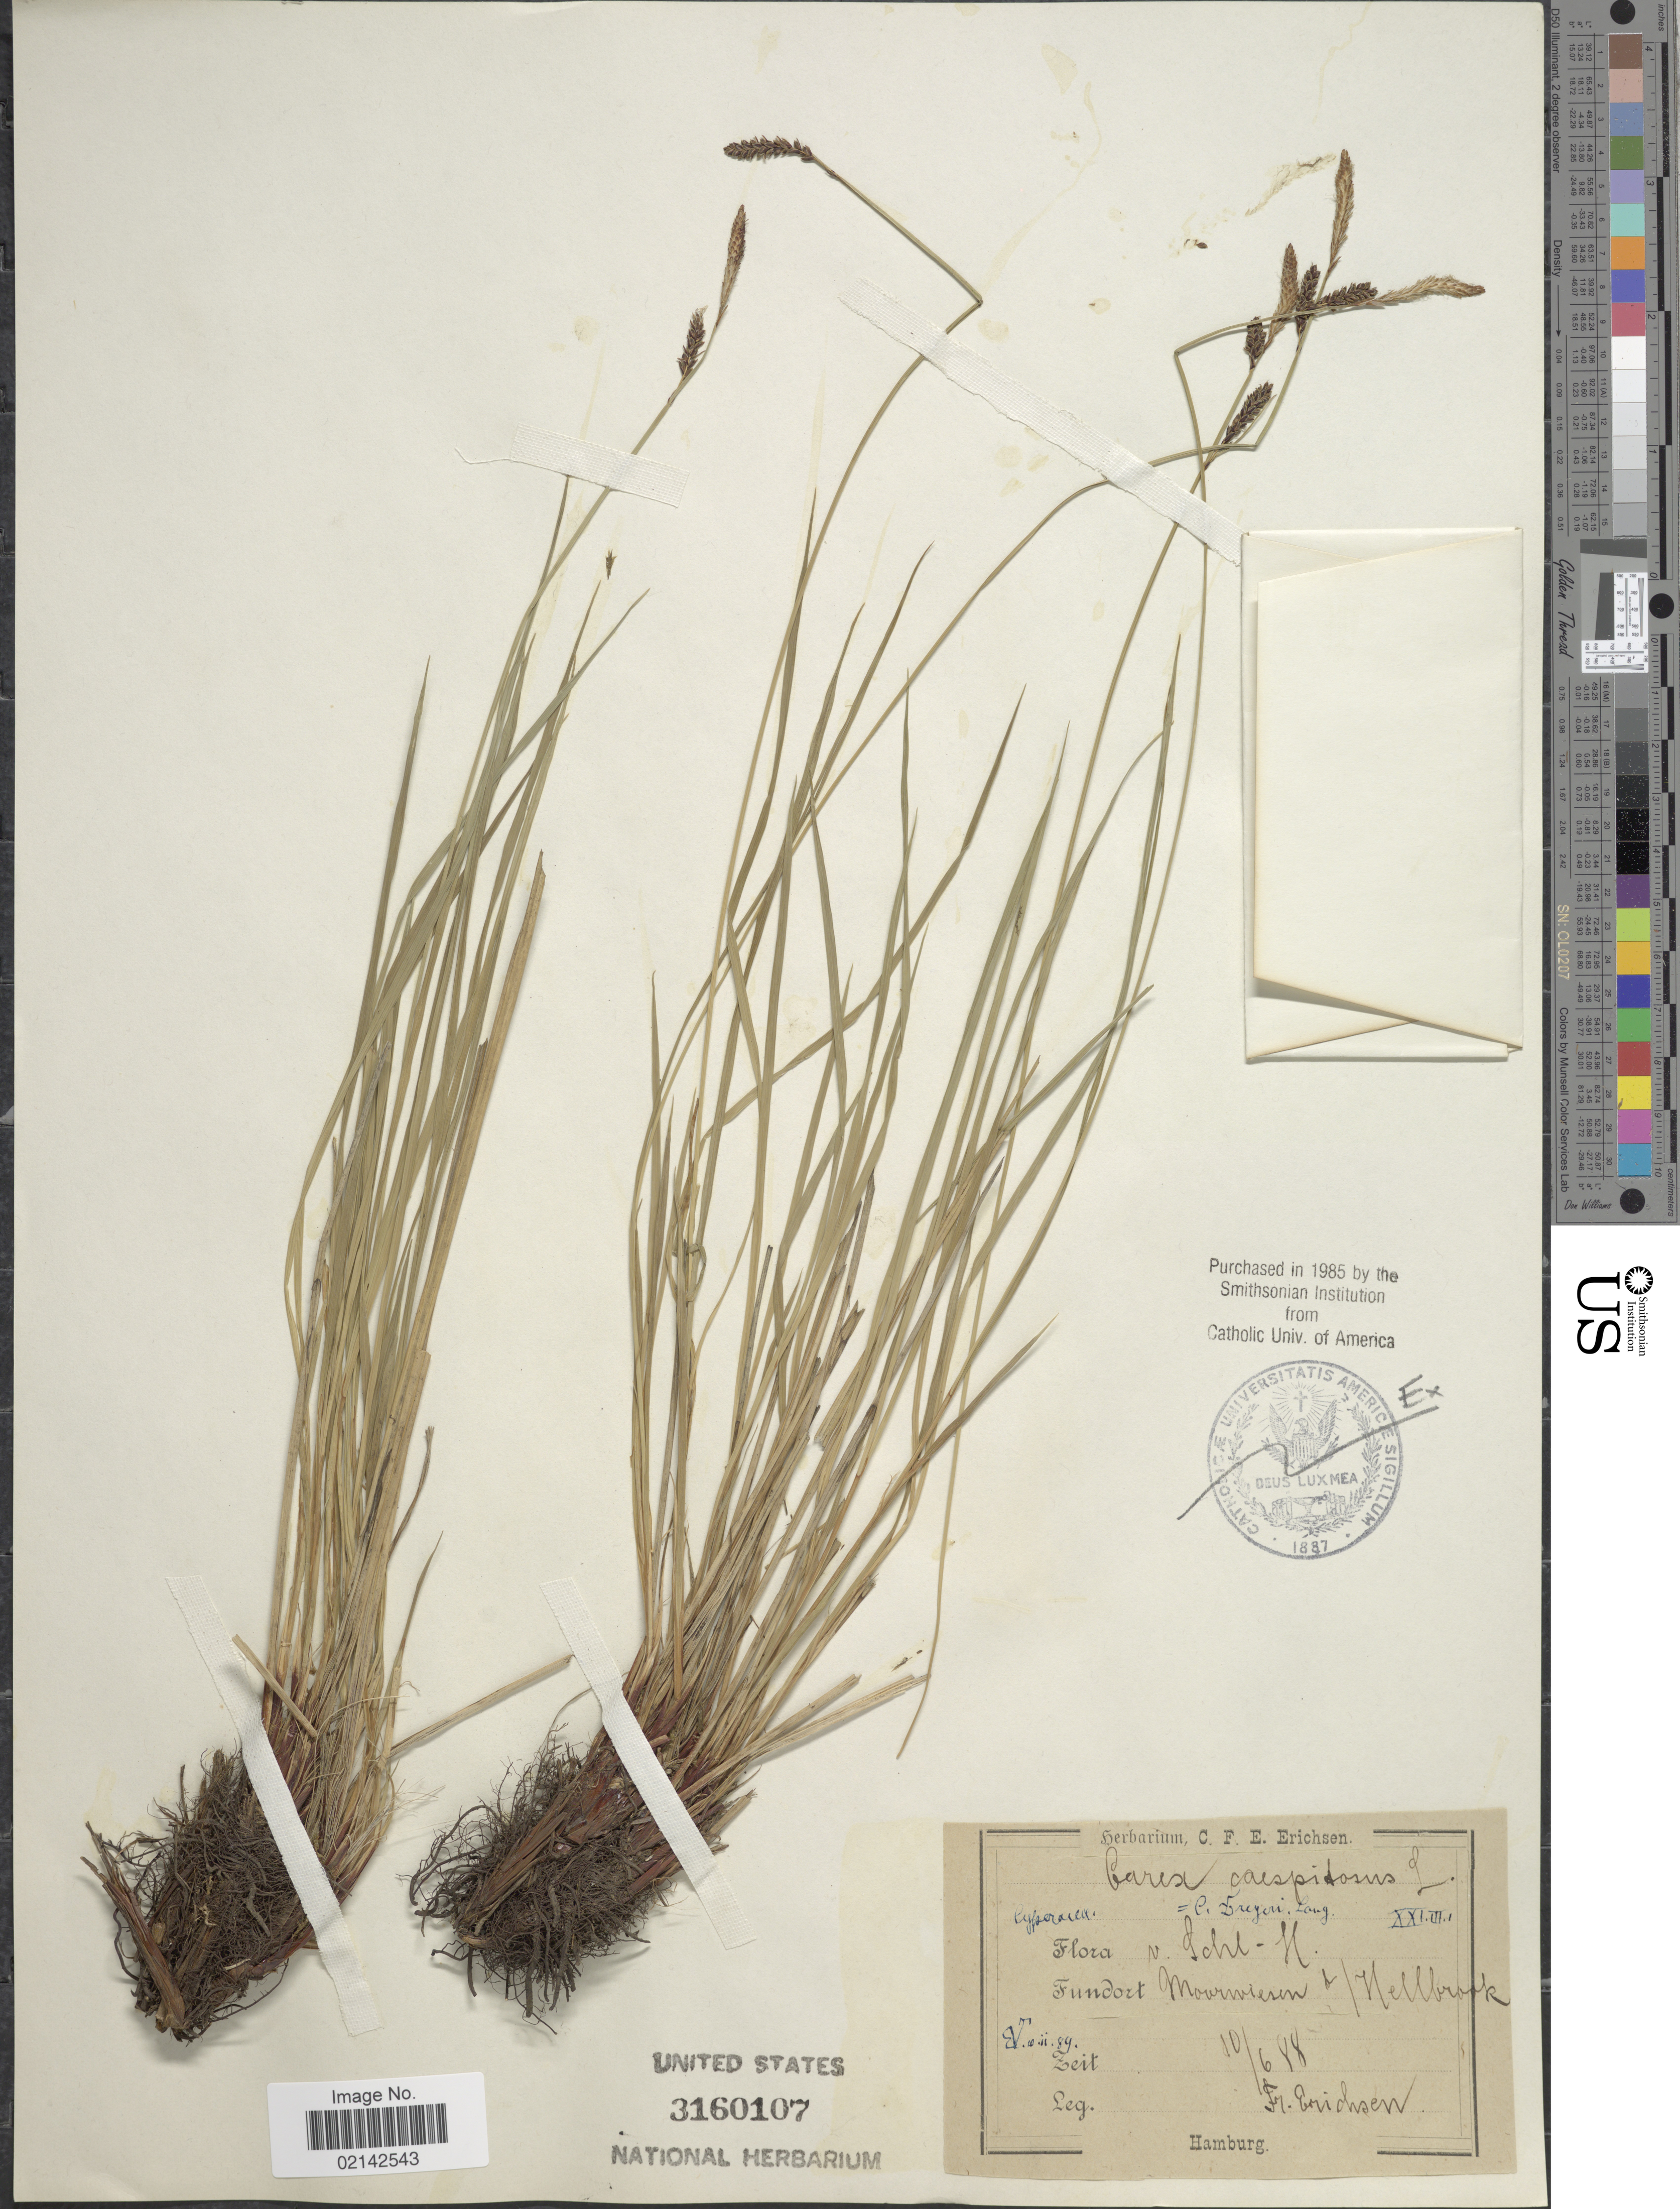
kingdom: Plantae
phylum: Tracheophyta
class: Liliopsida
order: Poales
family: Cyperaceae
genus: Carex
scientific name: Carex cespitosa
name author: L.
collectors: C. F. E. Erichsen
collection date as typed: Transcribed d/m/y: 10/6/88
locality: Mourwiesen d/ Nellbrook [interpreted]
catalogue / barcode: US 3160107